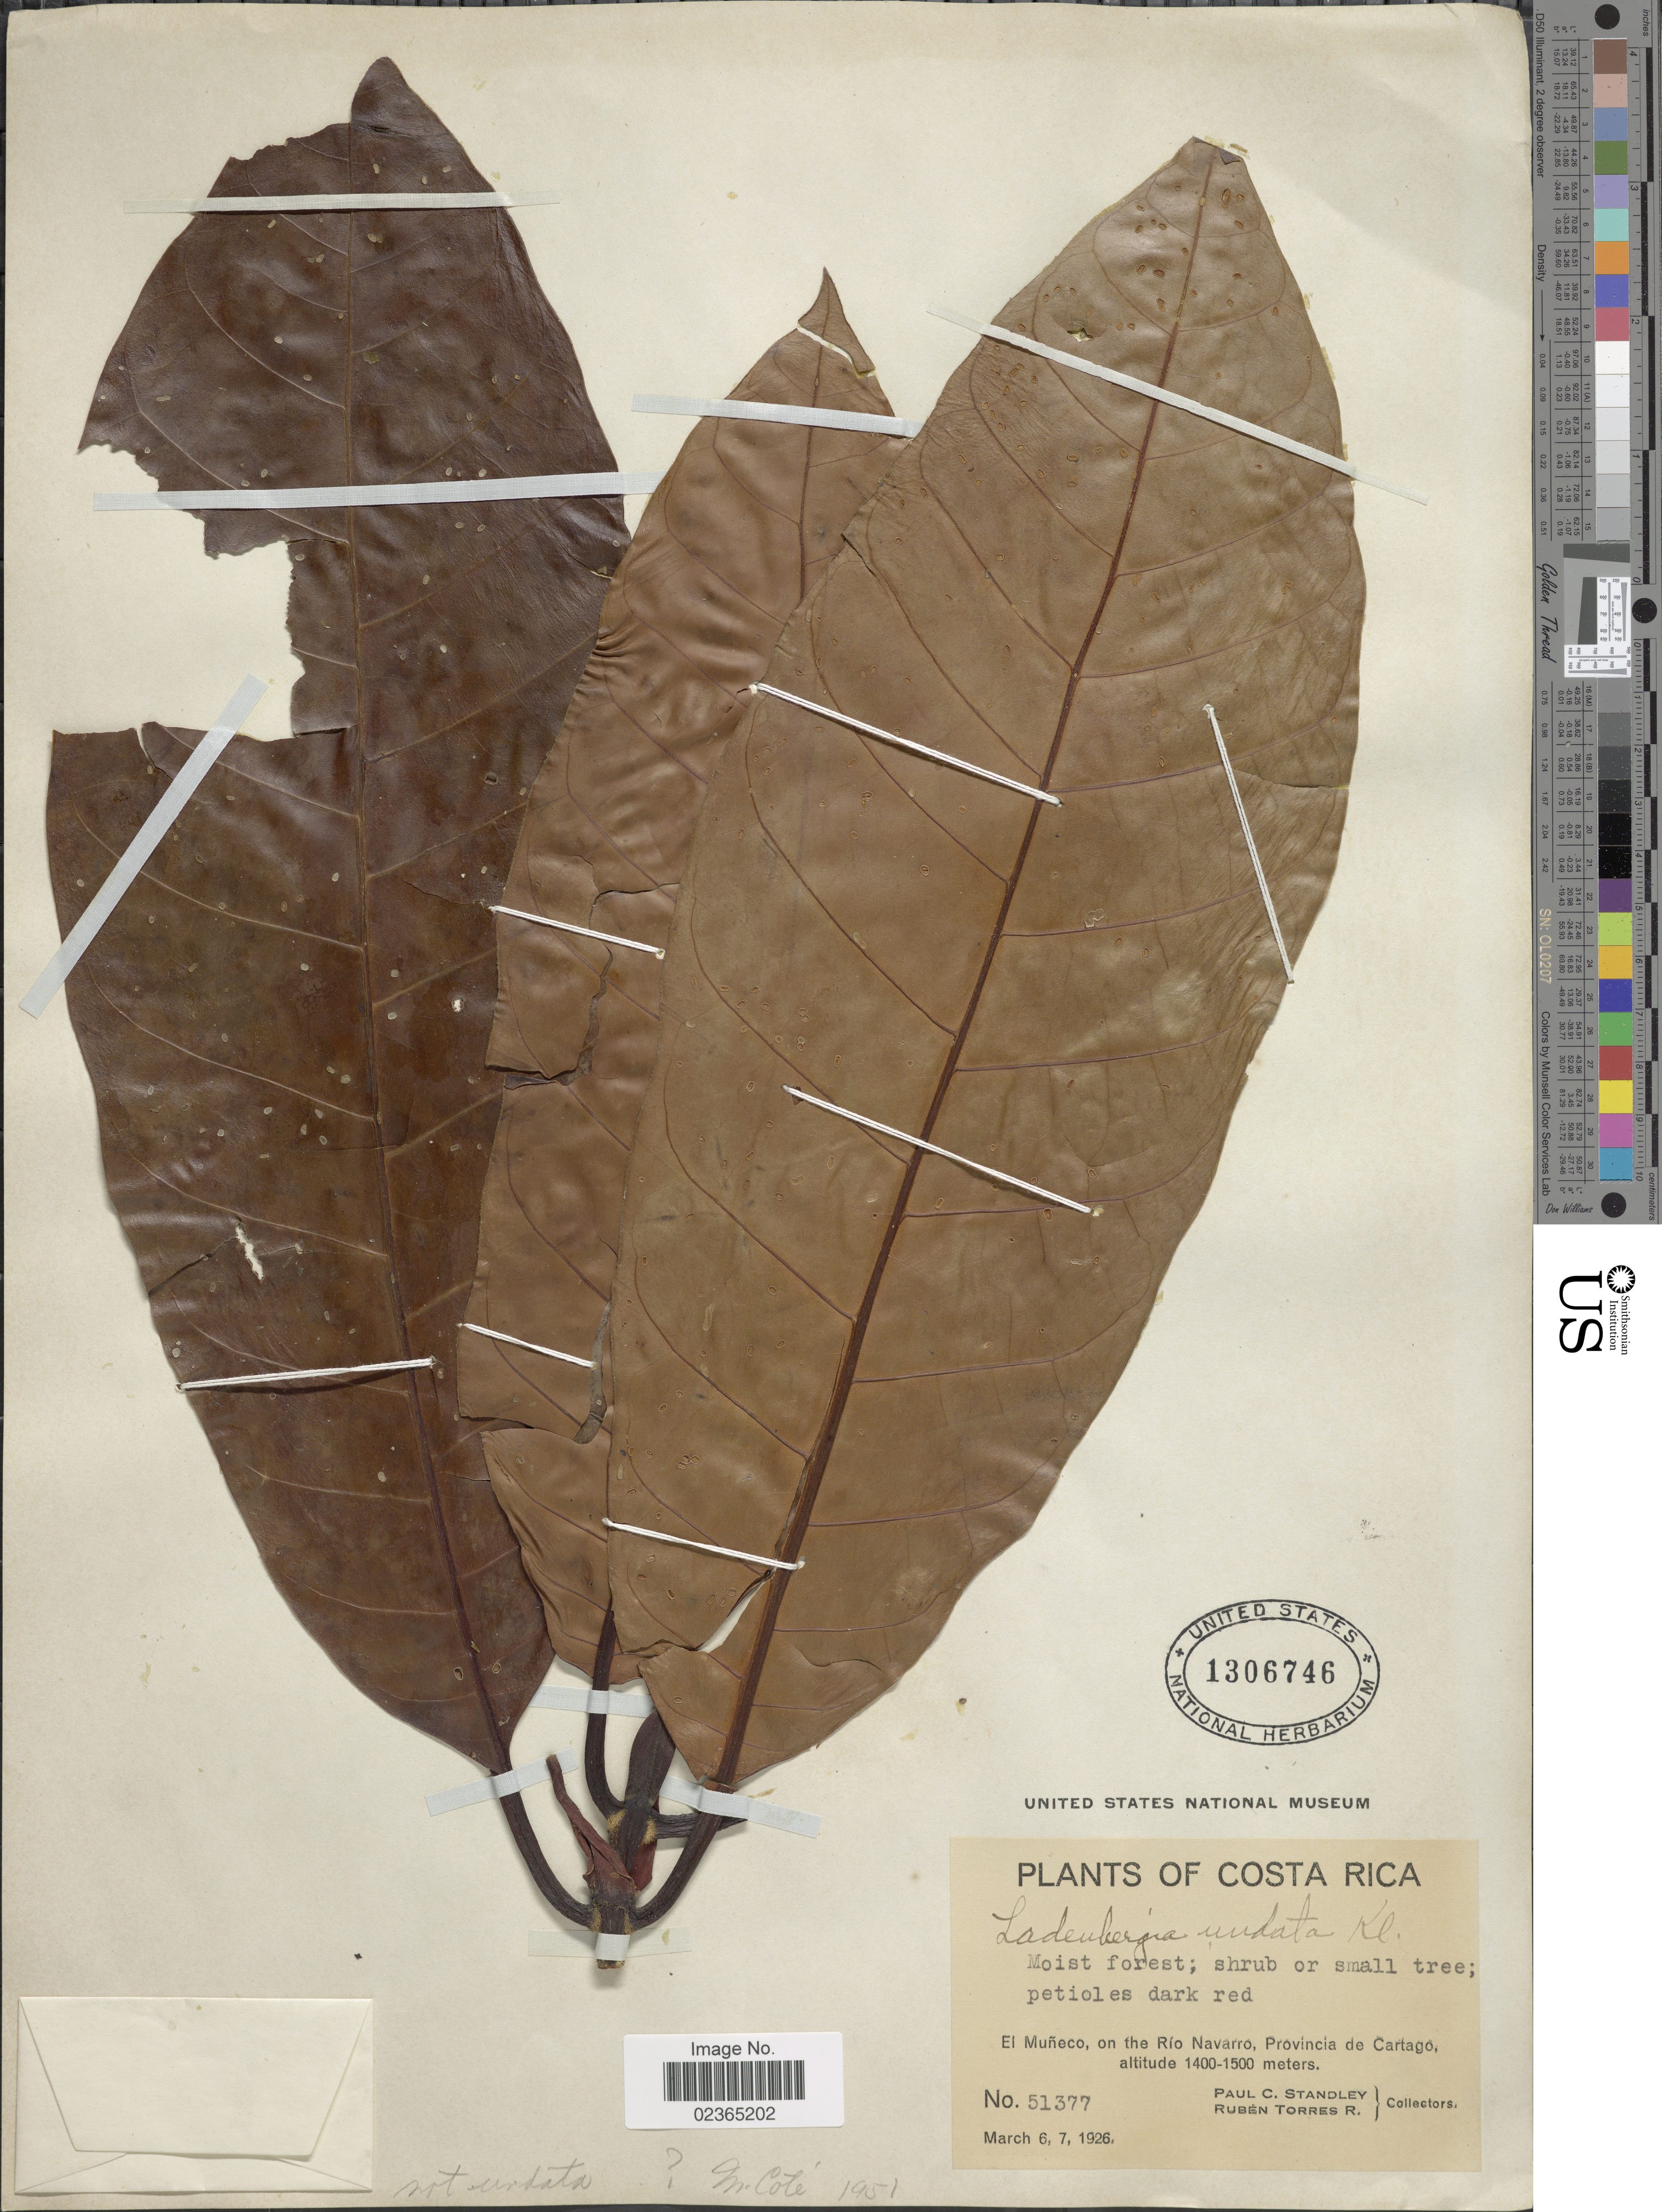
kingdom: Plantae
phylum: Tracheophyta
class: Magnoliopsida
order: Gentianales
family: Rubiaceae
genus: Ladenbergia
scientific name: Ladenbergia sp.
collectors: P. C. Standley & R. Torres Rojas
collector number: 51377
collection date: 1926-03-06/1926-03-07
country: Costa Rica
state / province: Cartago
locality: El Muneco, on the Rio Navarro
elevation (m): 1400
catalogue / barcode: US 1306746